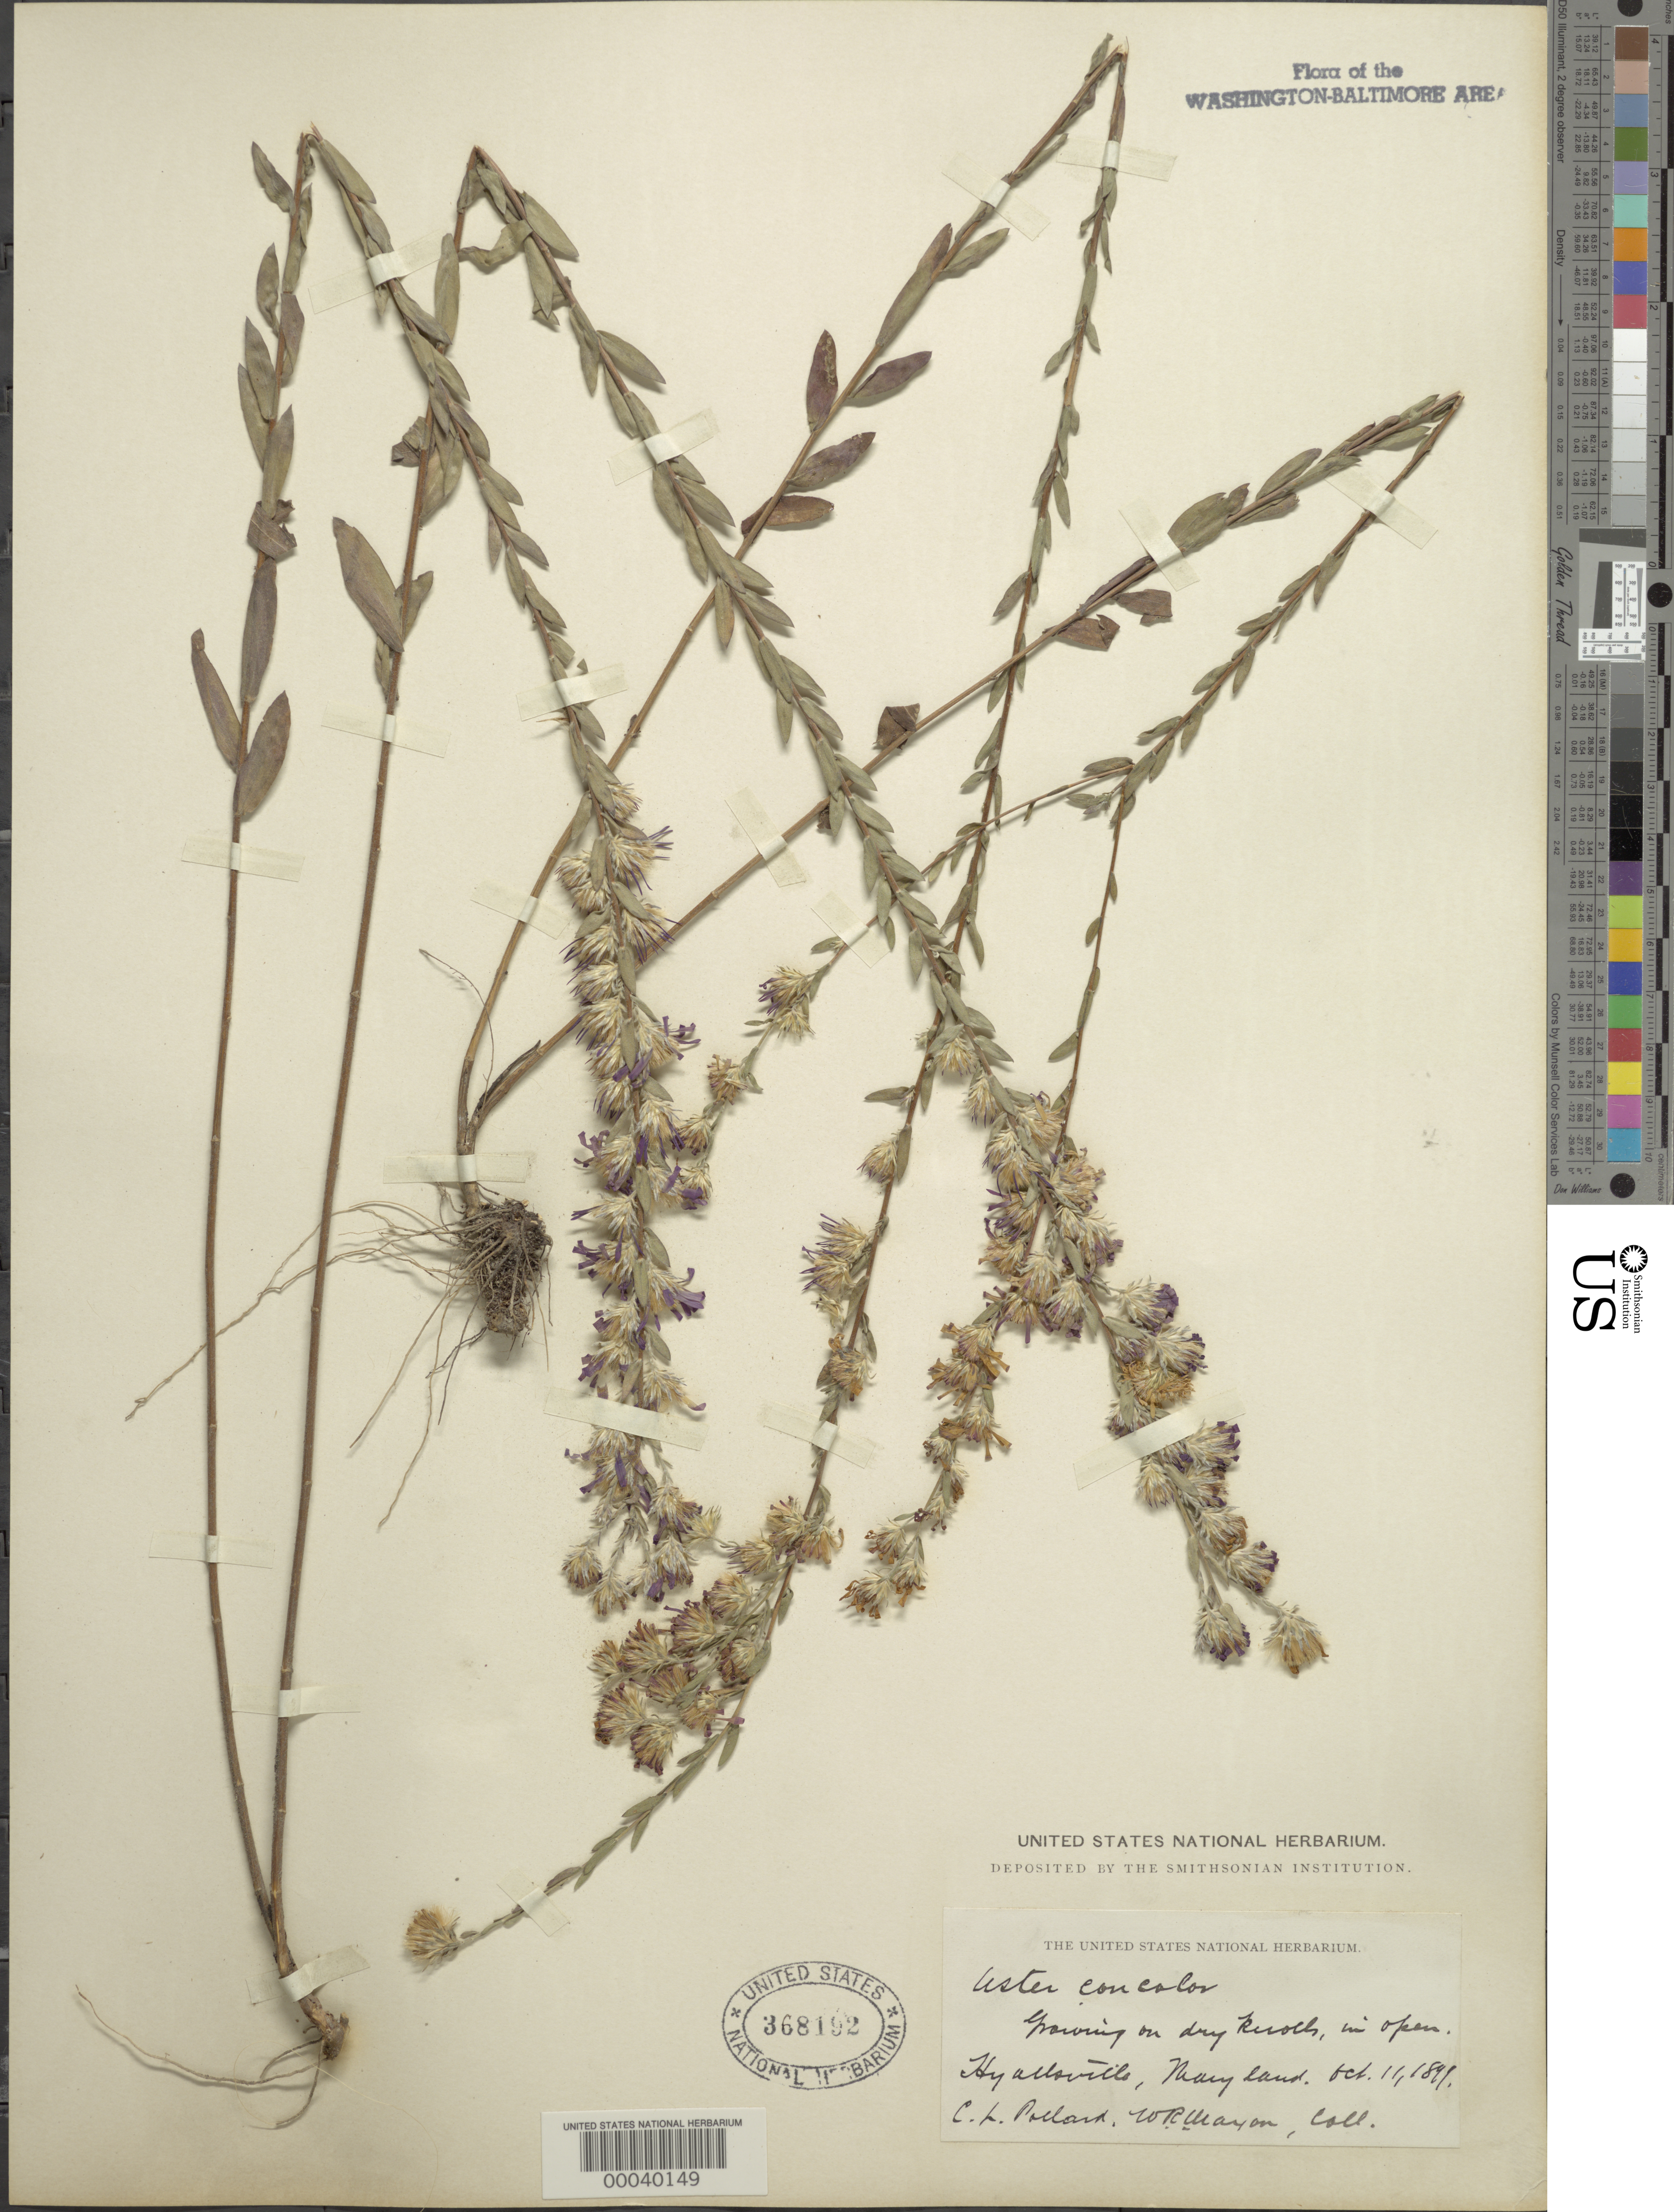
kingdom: Plantae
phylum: Tracheophyta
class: Magnoliopsida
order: Asterales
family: Asteraceae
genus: Symphyotrichum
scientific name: Symphyotrichum concolor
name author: (L.) G.L. Nesom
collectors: C. L. Pollard & W. R. Maxon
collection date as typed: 11 Oct 1891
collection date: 1891-10-11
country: United States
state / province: Maryland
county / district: Prince George's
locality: Hyattsville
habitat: Dry open knoll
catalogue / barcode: US 368192